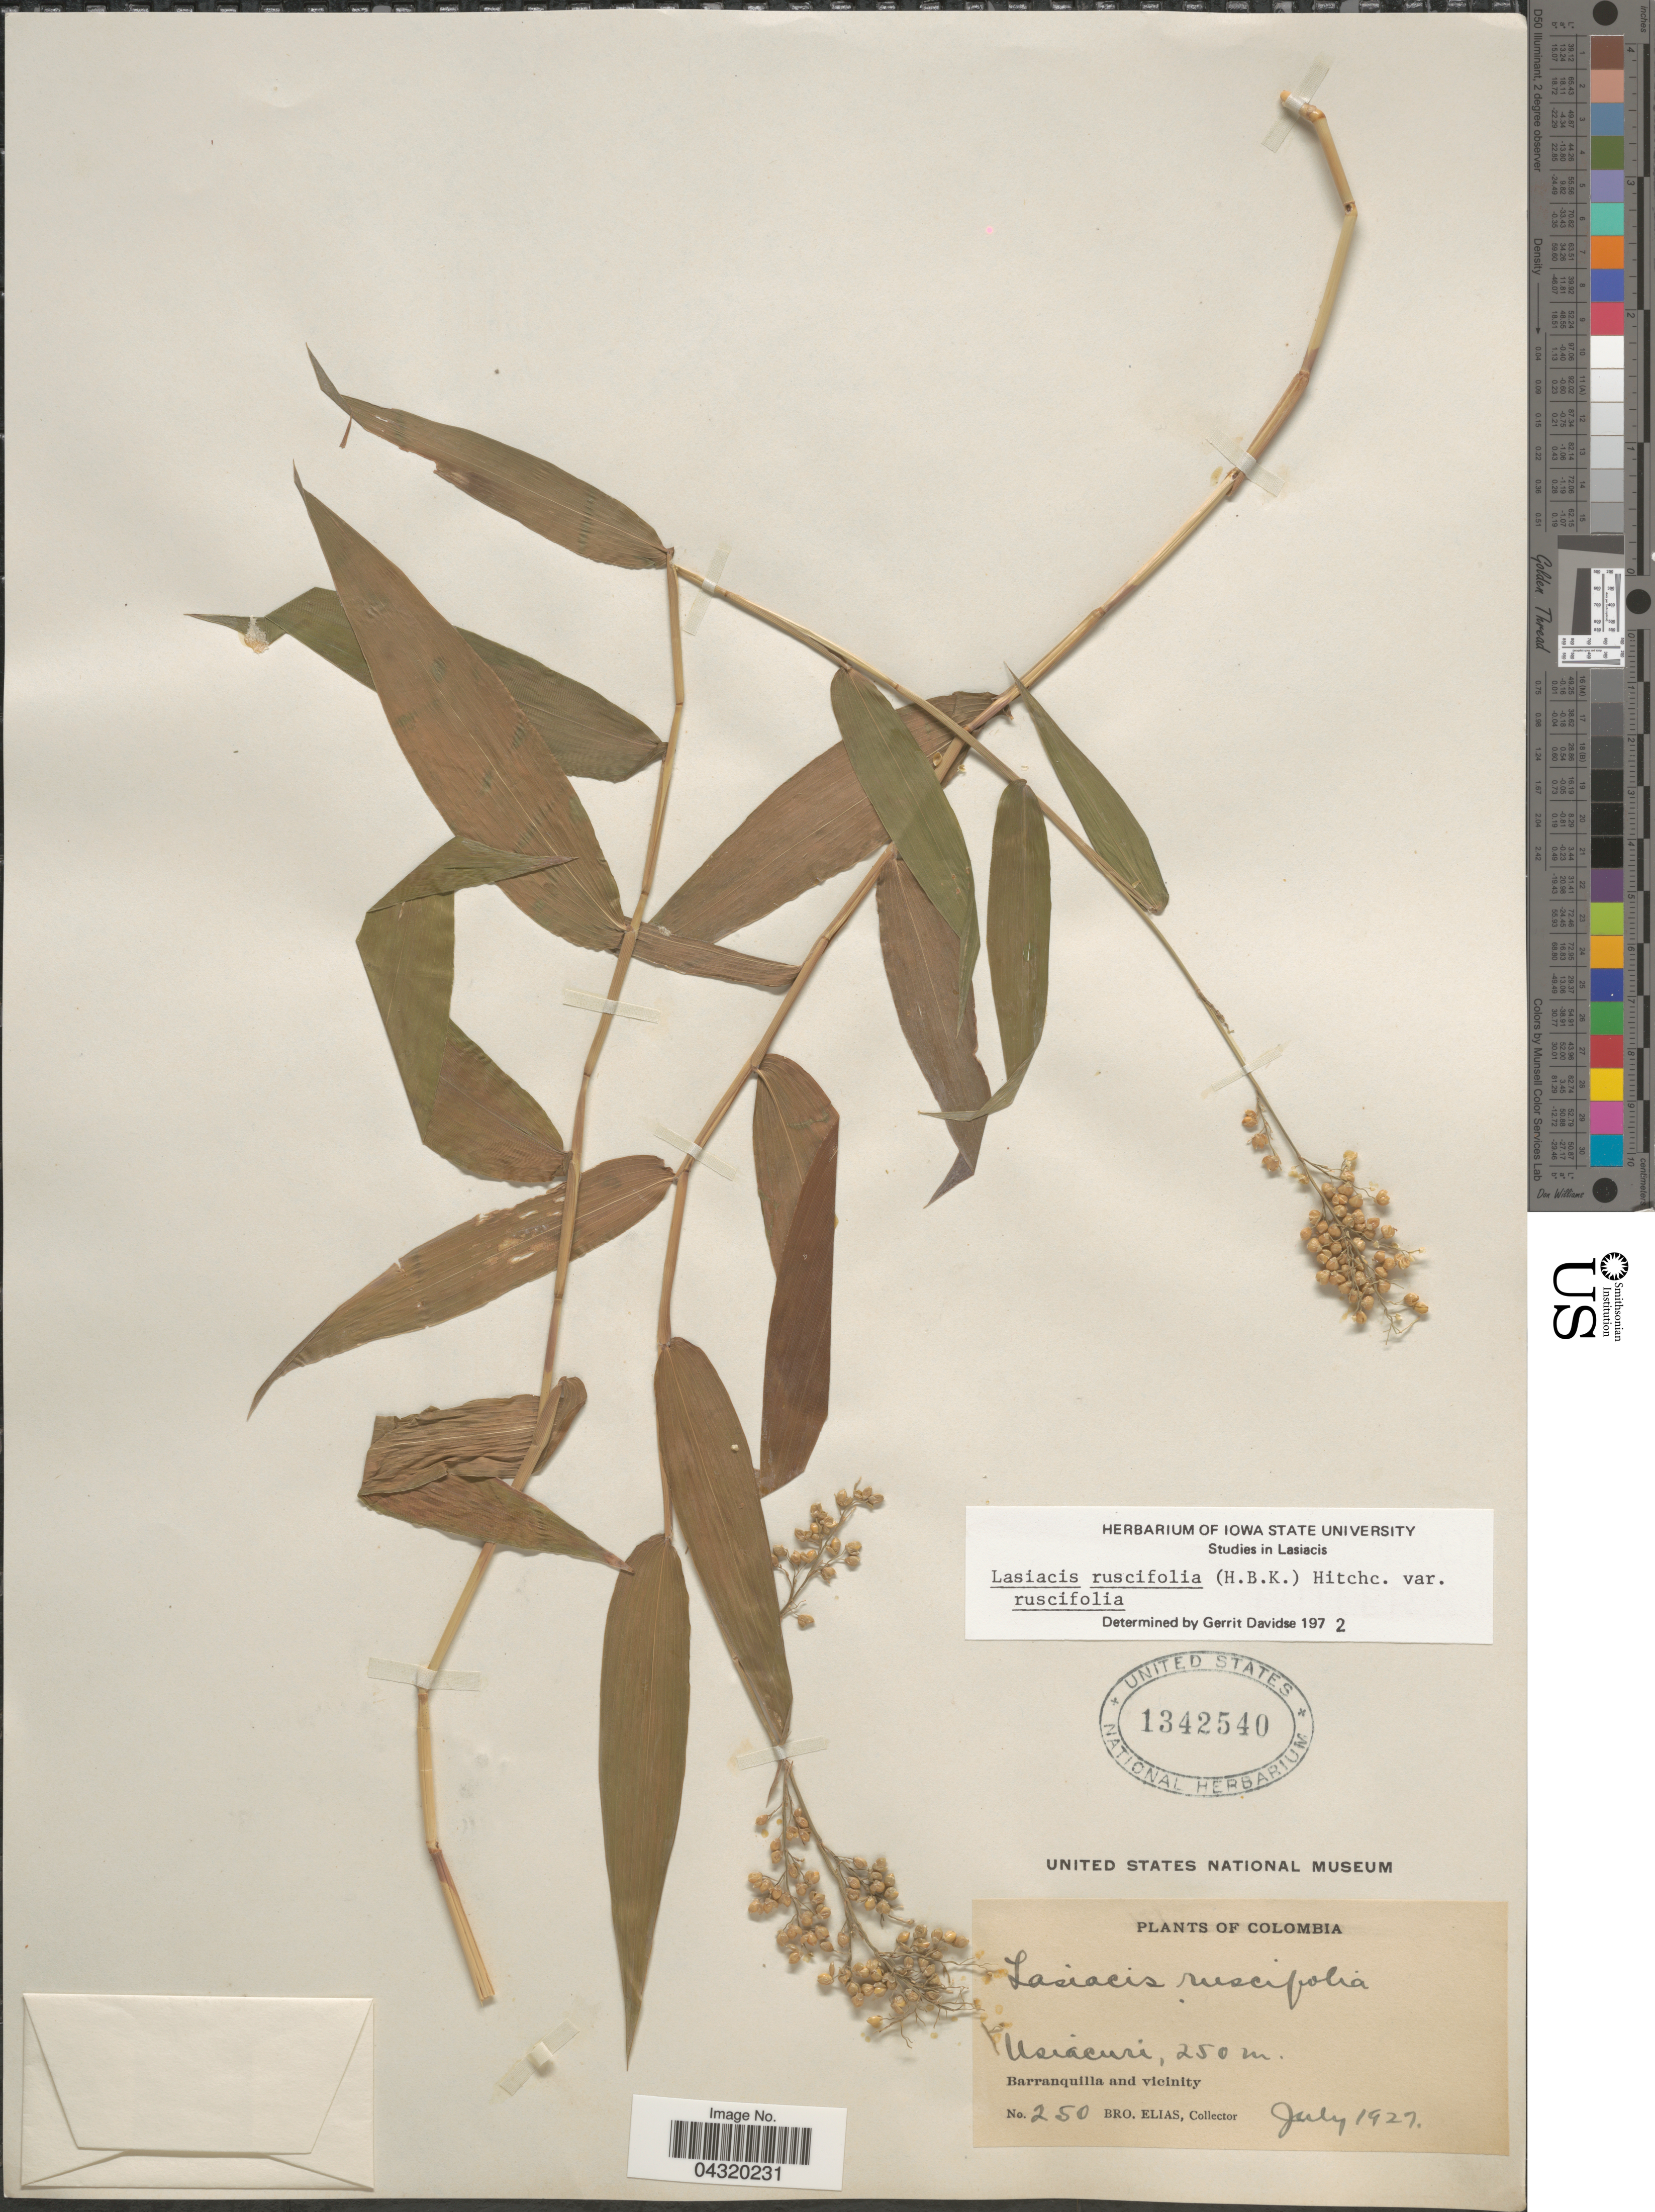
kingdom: Plantae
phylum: Tracheophyta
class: Liliopsida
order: Poales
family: Poaceae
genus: Lasiacis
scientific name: Lasiacis ruscifolia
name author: (Kunth) Hitchc.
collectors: Bro. Elias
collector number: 250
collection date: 1927-07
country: Colombia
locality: Usiacuri. Barranquilla and vicinity.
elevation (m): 250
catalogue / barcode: US 1342540